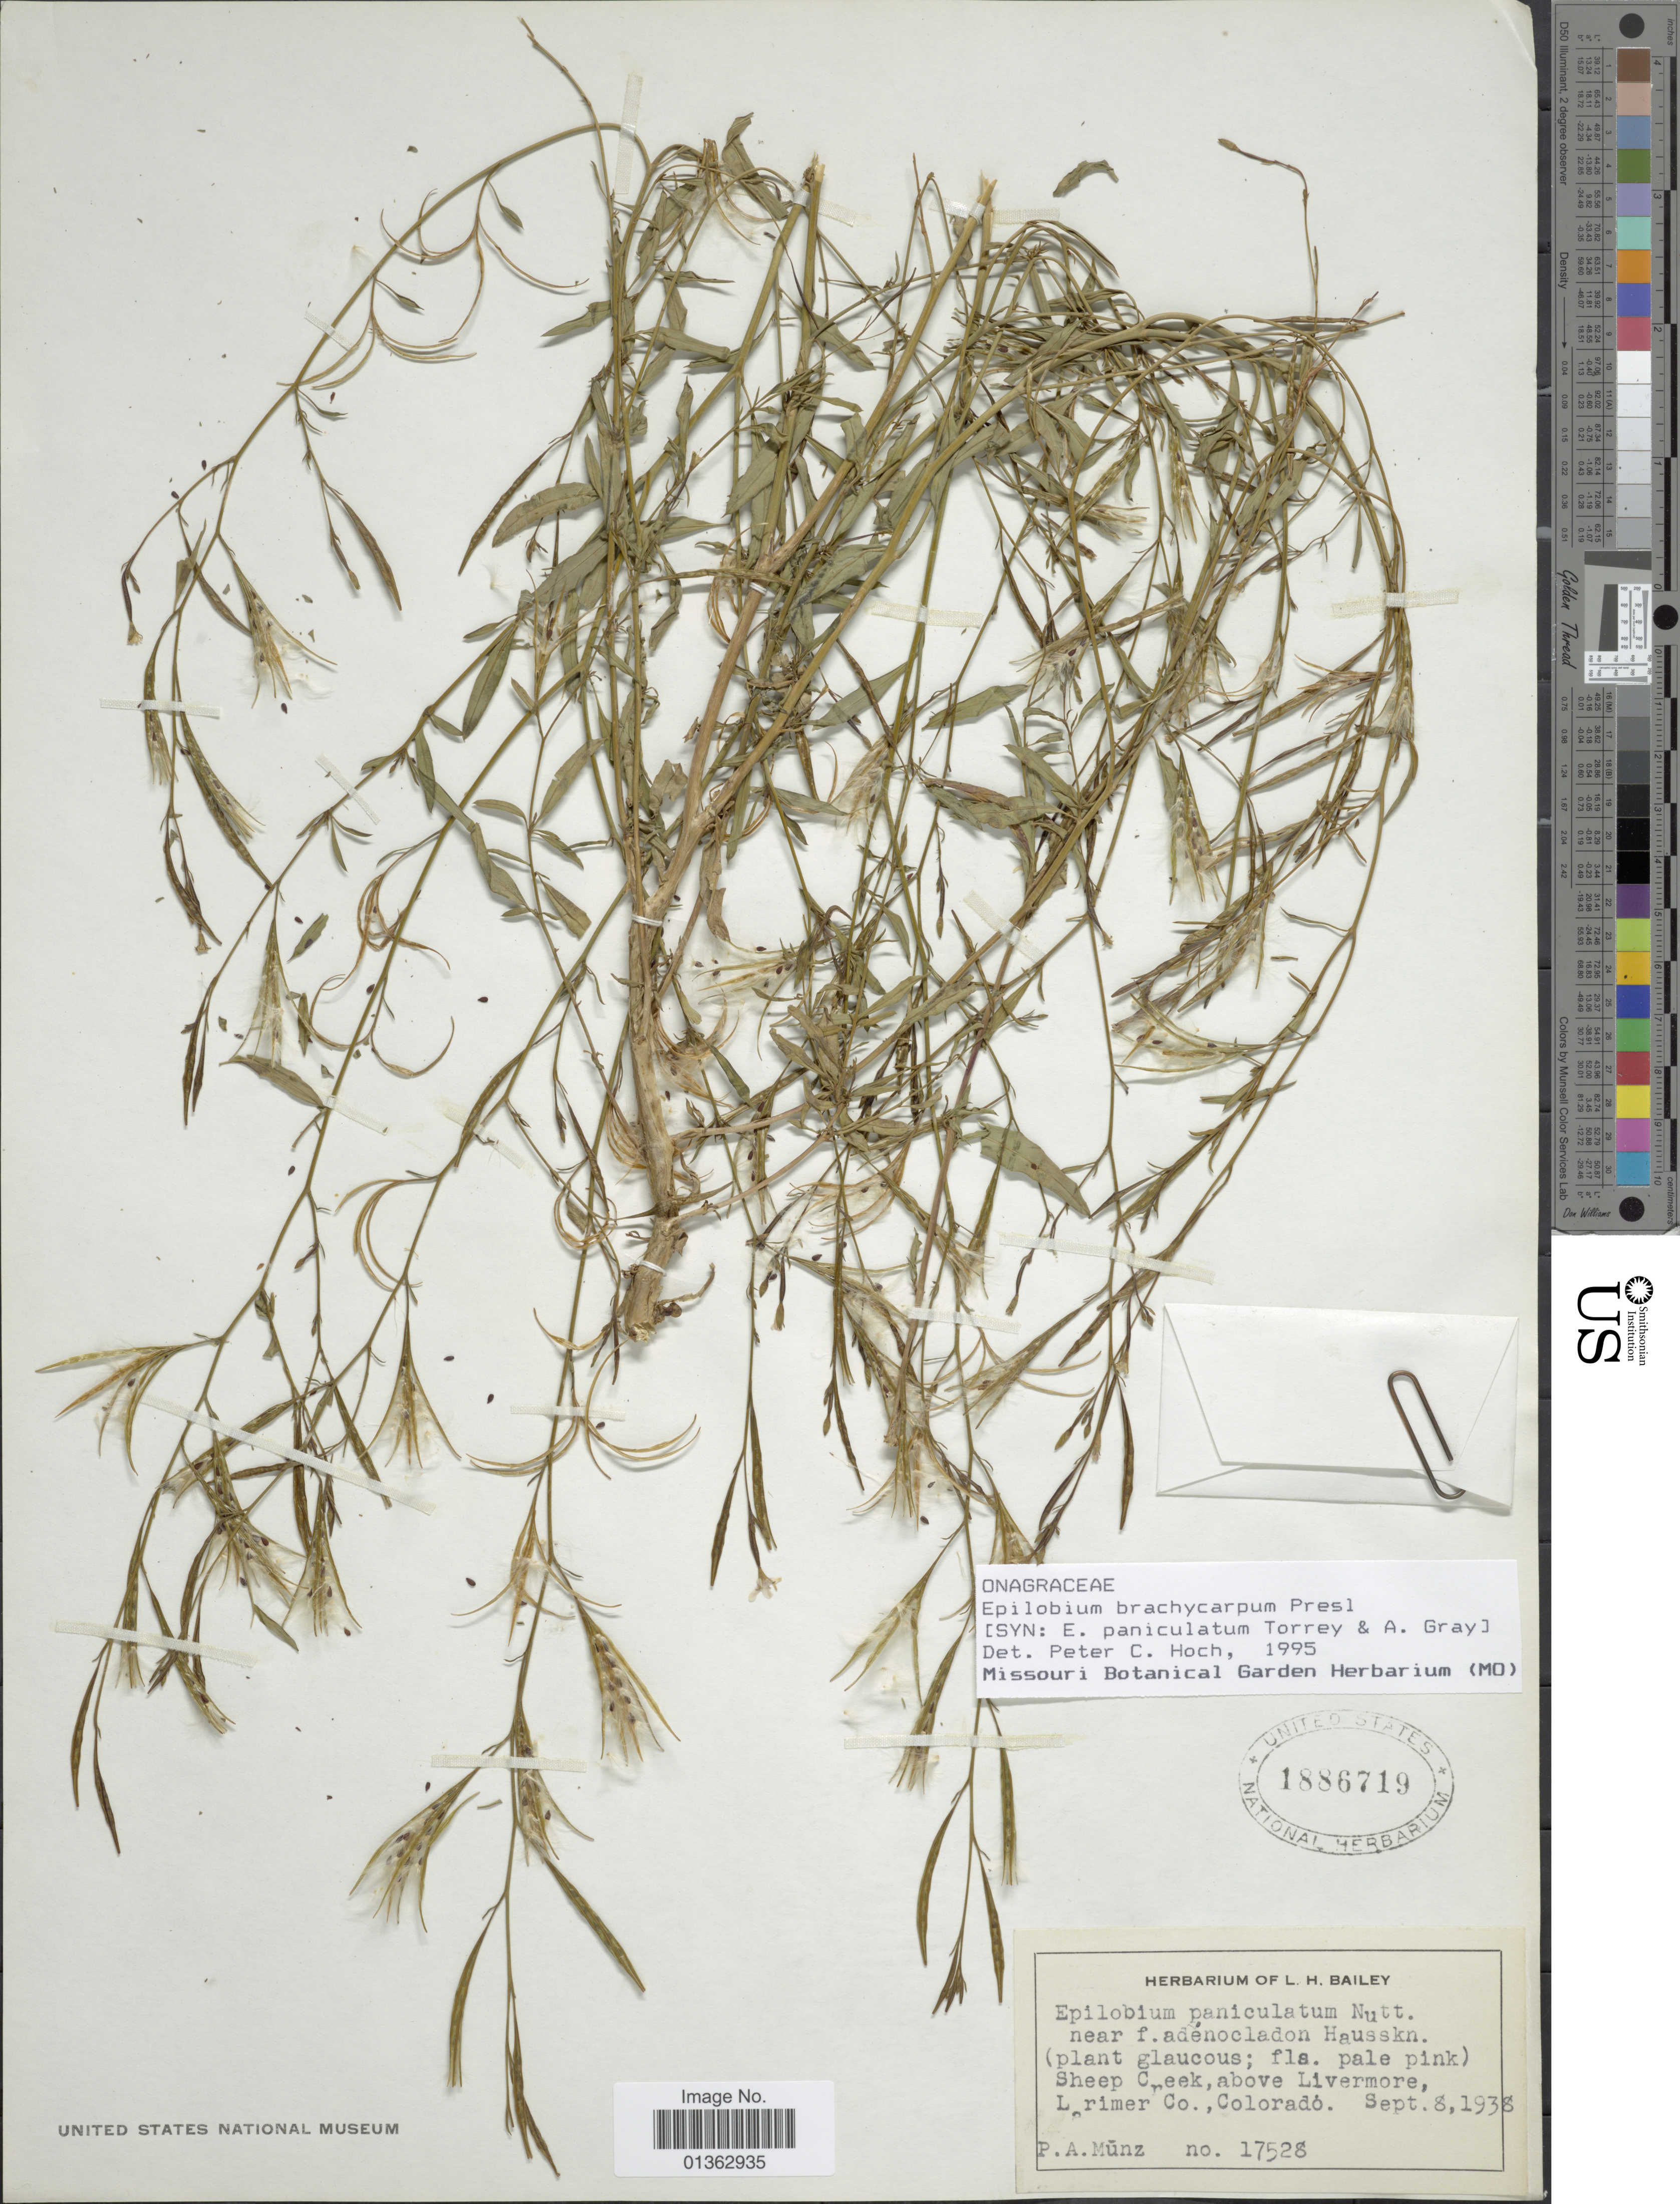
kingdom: Plantae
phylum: Tracheophyta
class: Magnoliopsida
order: Myrtales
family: Onagraceae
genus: Epilobium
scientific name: Epilobium brachycarpum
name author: C. Presl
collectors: P. A. Munz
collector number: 17528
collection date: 1938-09-08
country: United States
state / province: Colorado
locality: Sheep Creek, above Livermore, Larimer Co.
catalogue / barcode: US 1886719